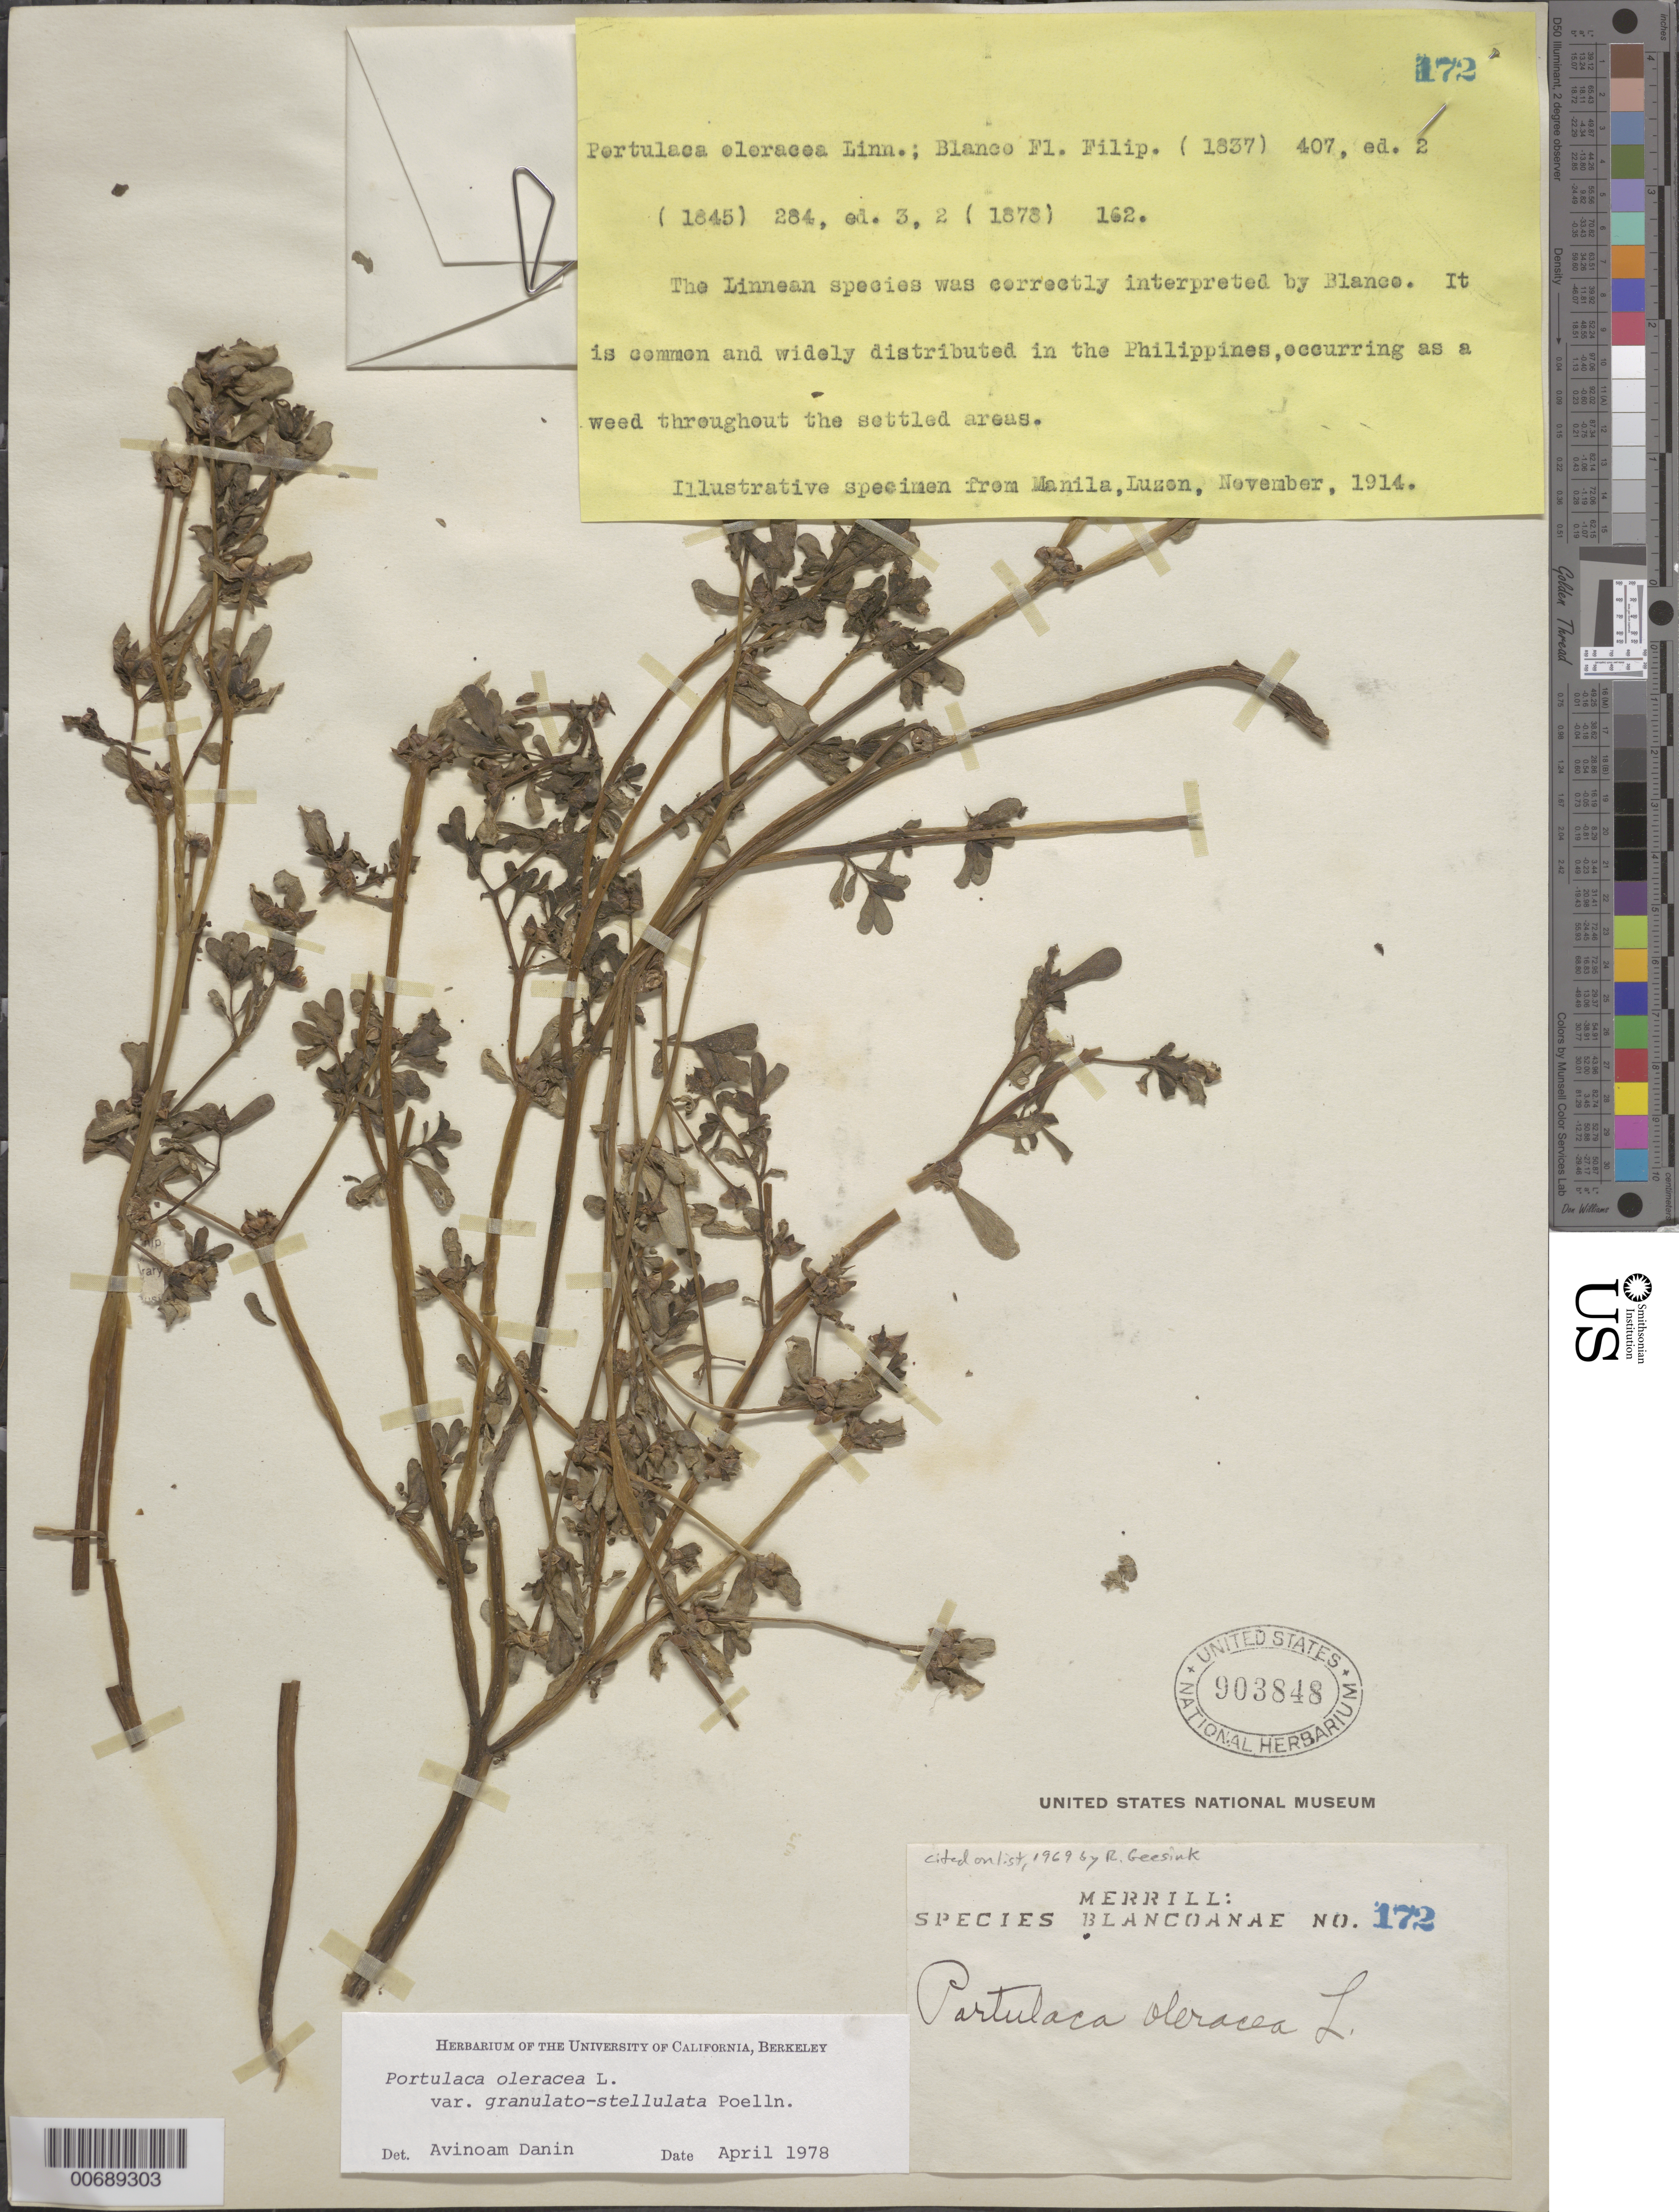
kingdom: Plantae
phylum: Tracheophyta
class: Magnoliopsida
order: Caryophyllales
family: Portulacaceae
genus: Portulaca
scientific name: Portulaca oleracea var. granulatostellulata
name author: Poelln.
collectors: E. D. Merrill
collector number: Sp. Blancoan. 0172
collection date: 1914-11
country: Philippines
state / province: National Capital Region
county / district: Manila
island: Luzon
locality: Manila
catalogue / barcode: US 903848